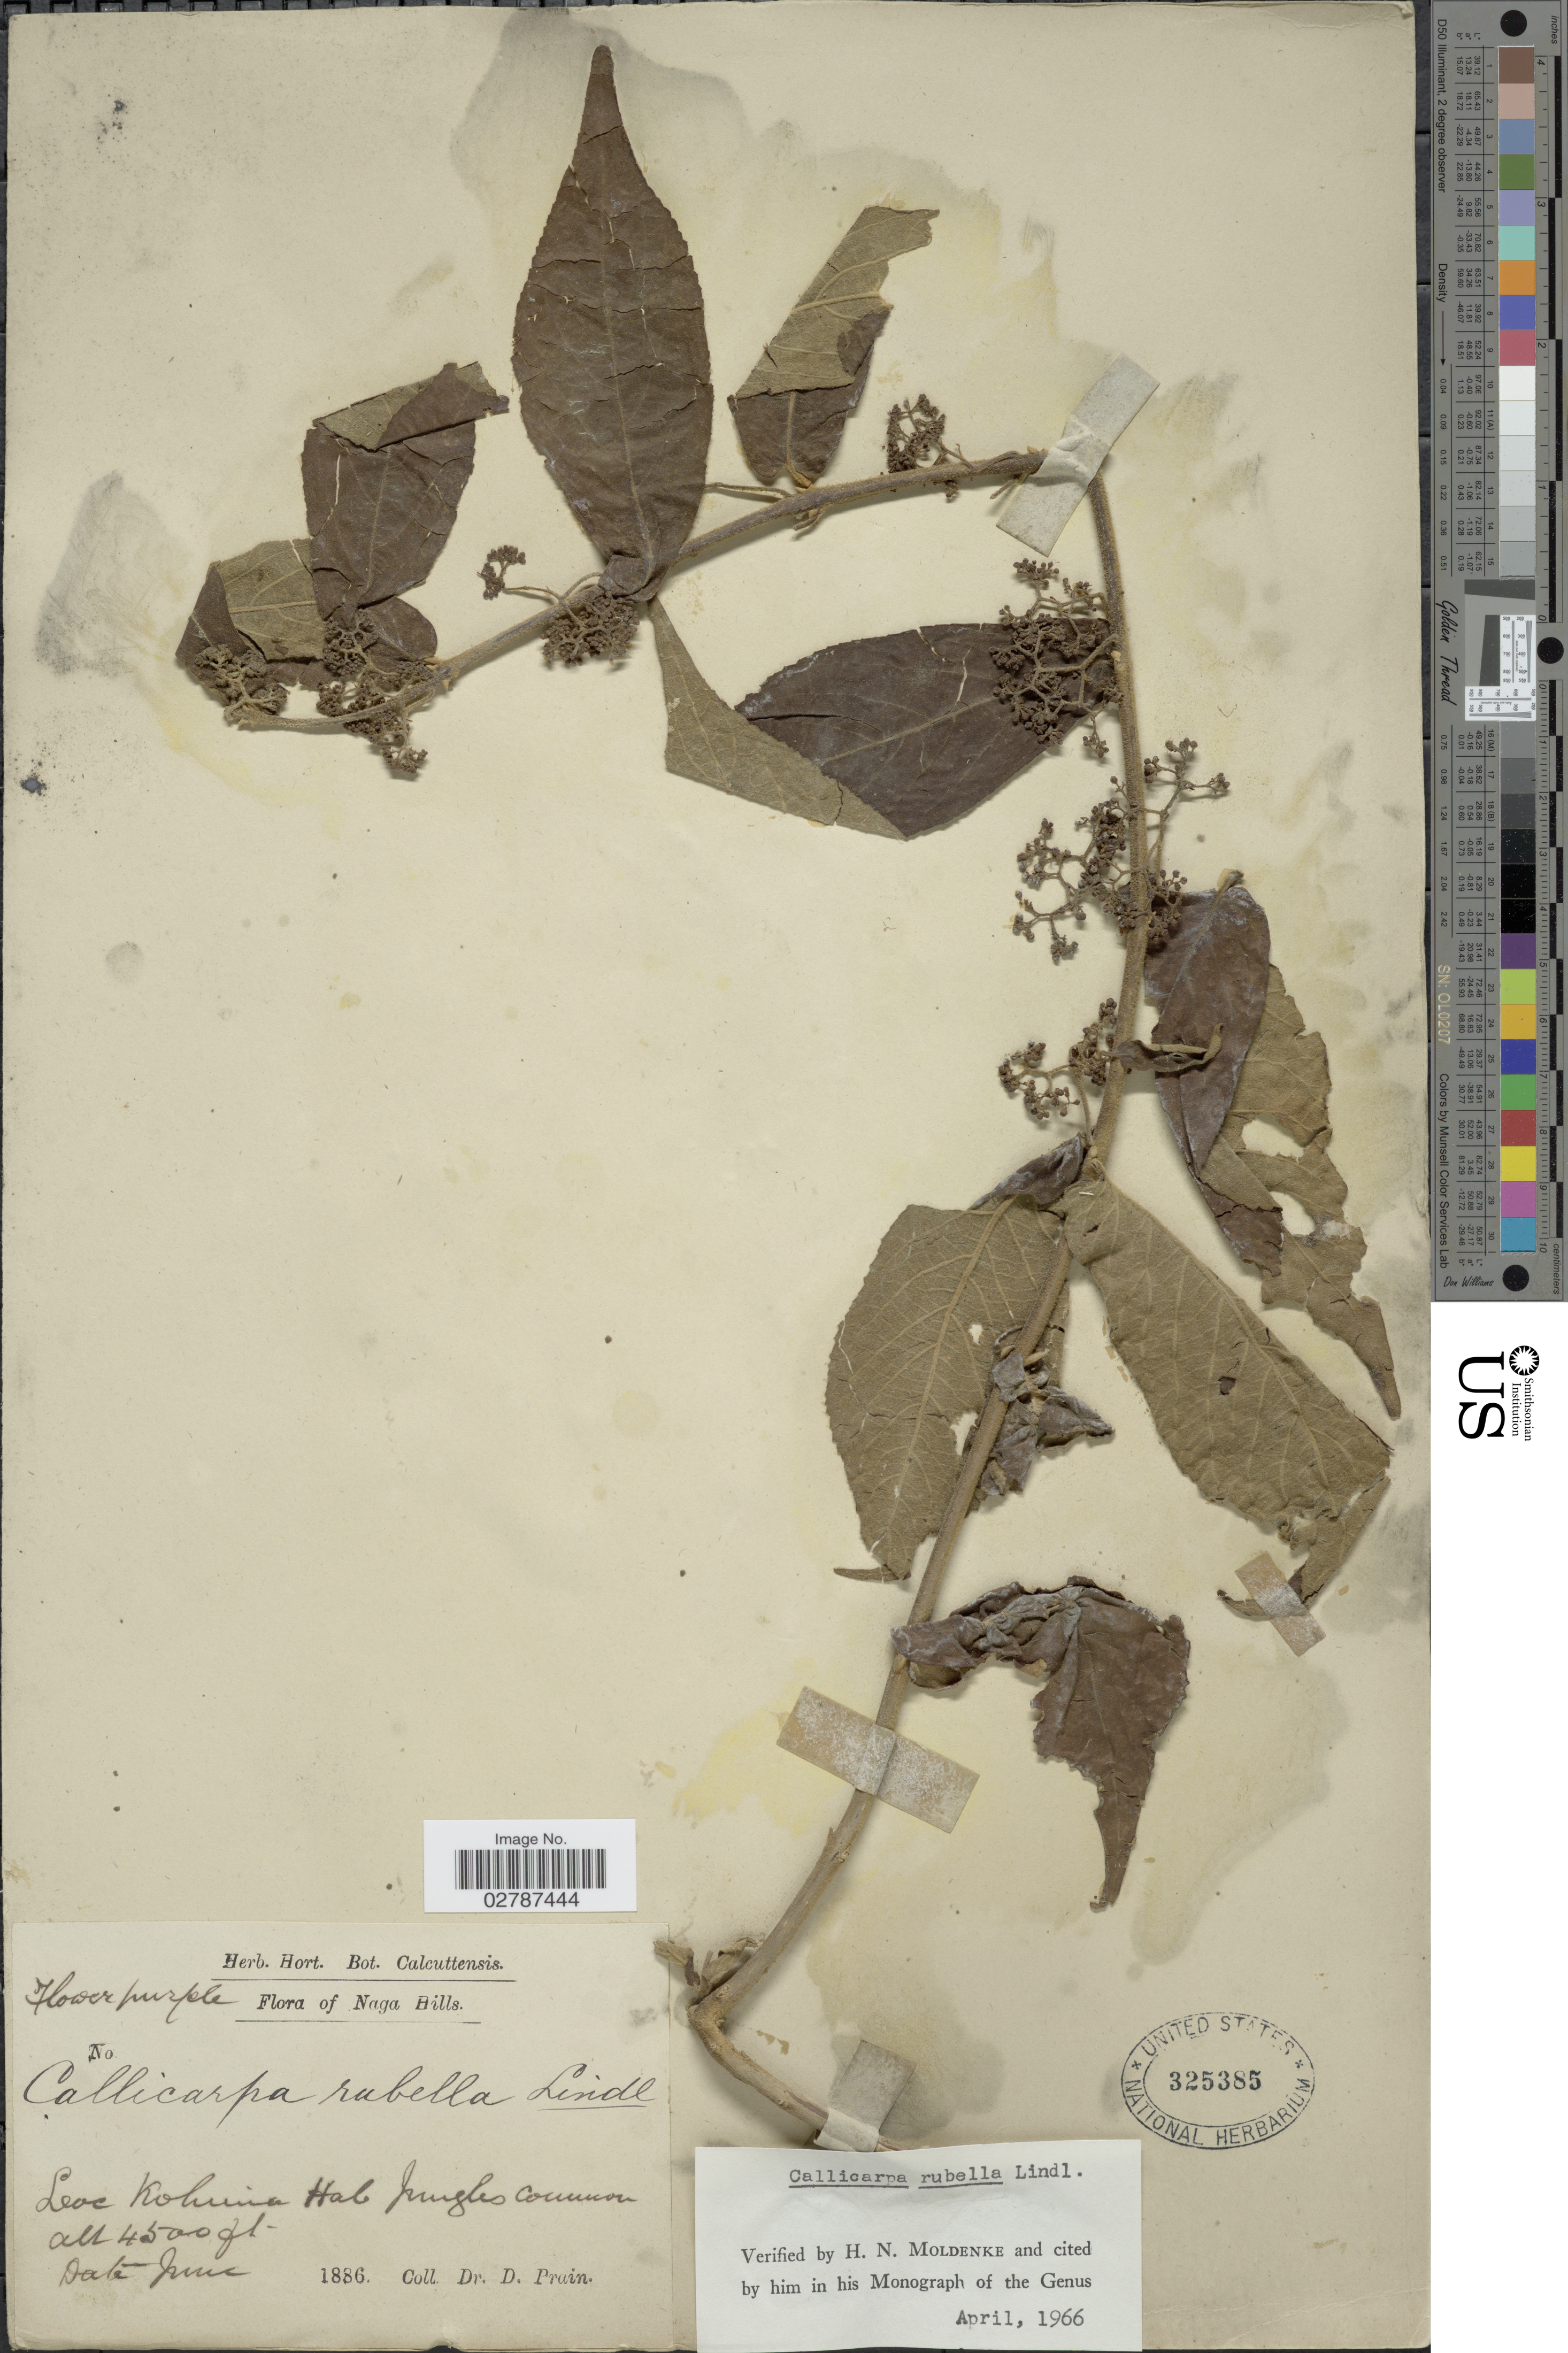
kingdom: Plantae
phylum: Tracheophyta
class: Magnoliopsida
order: Lamiales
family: Lamiaceae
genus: Callicarpa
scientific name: Callicarpa rubella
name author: Lindl.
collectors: D. Prain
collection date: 1886-06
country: India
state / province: Nagaland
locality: Naga Hills, Kohima.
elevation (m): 1372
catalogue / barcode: US 325385